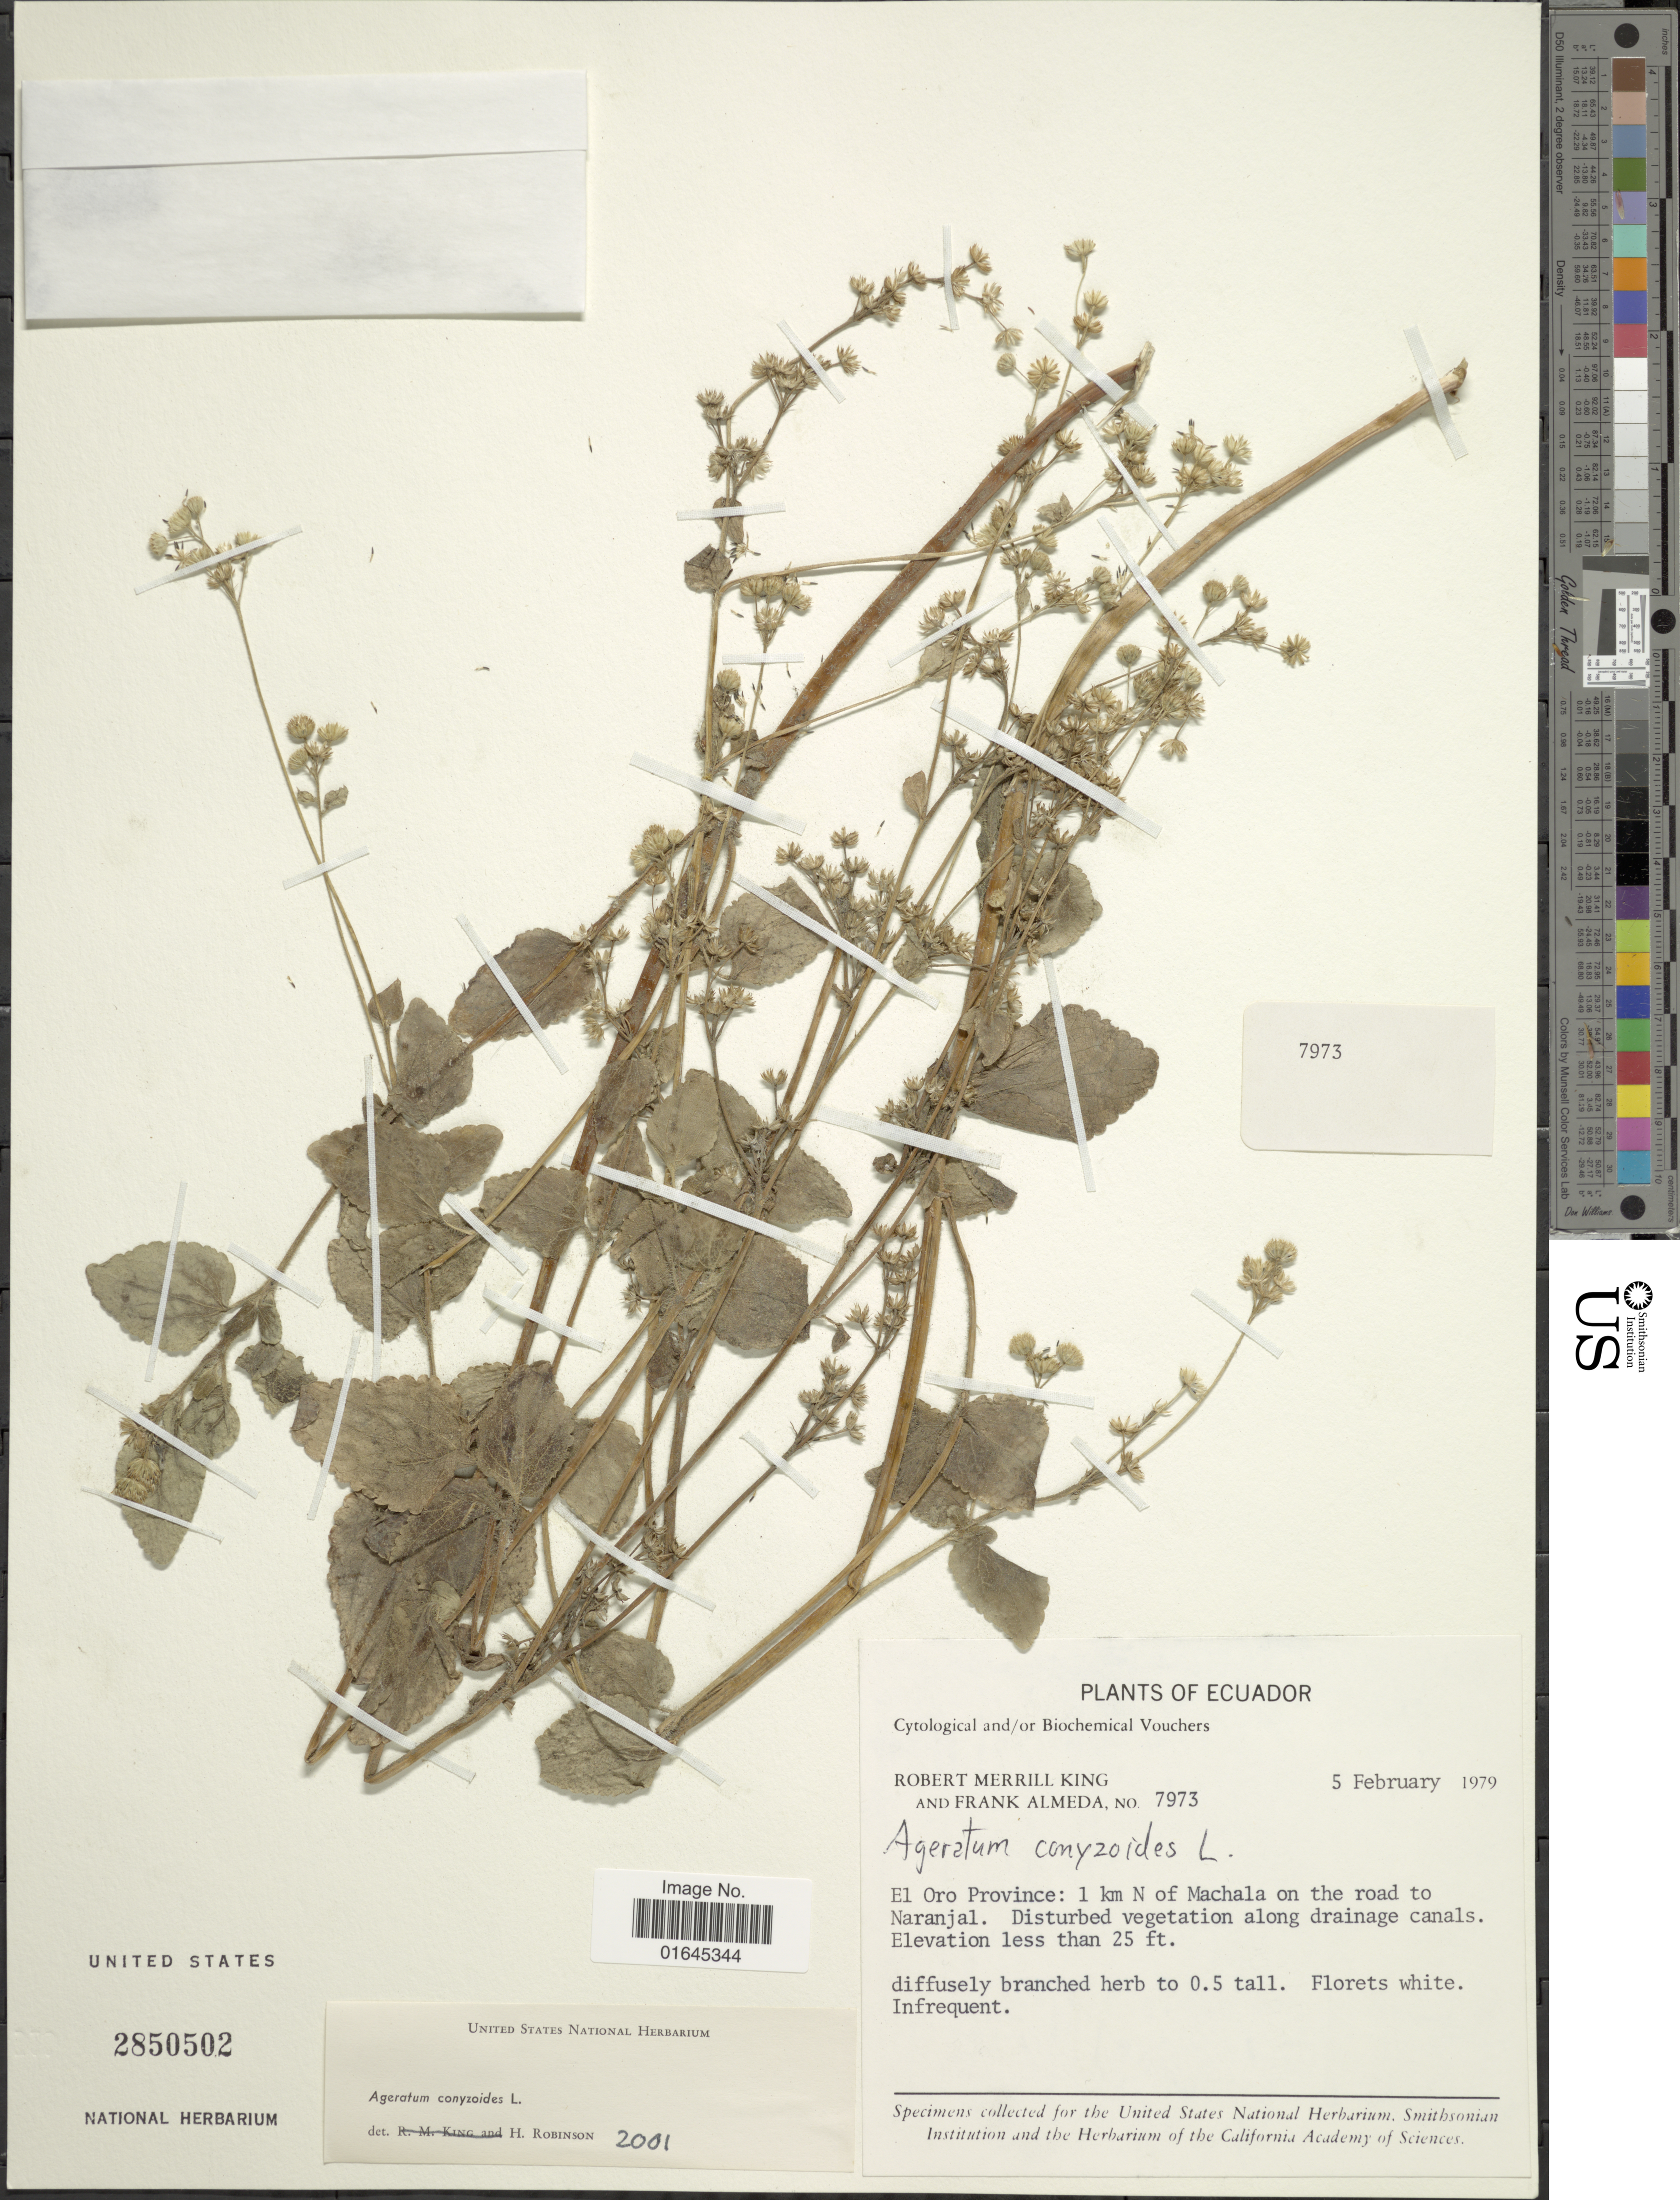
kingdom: Plantae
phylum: Tracheophyta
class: Magnoliopsida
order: Asterales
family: Asteraceae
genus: Ageratum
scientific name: Ageratum conyzoides subsp. conyzoides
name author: L.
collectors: R. M. King & F. Almeda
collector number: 7973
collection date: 1979-02-05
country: Ecuador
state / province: El Oro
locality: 1 km N of Machala on the road to Naranjal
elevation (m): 8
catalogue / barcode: US 2850502